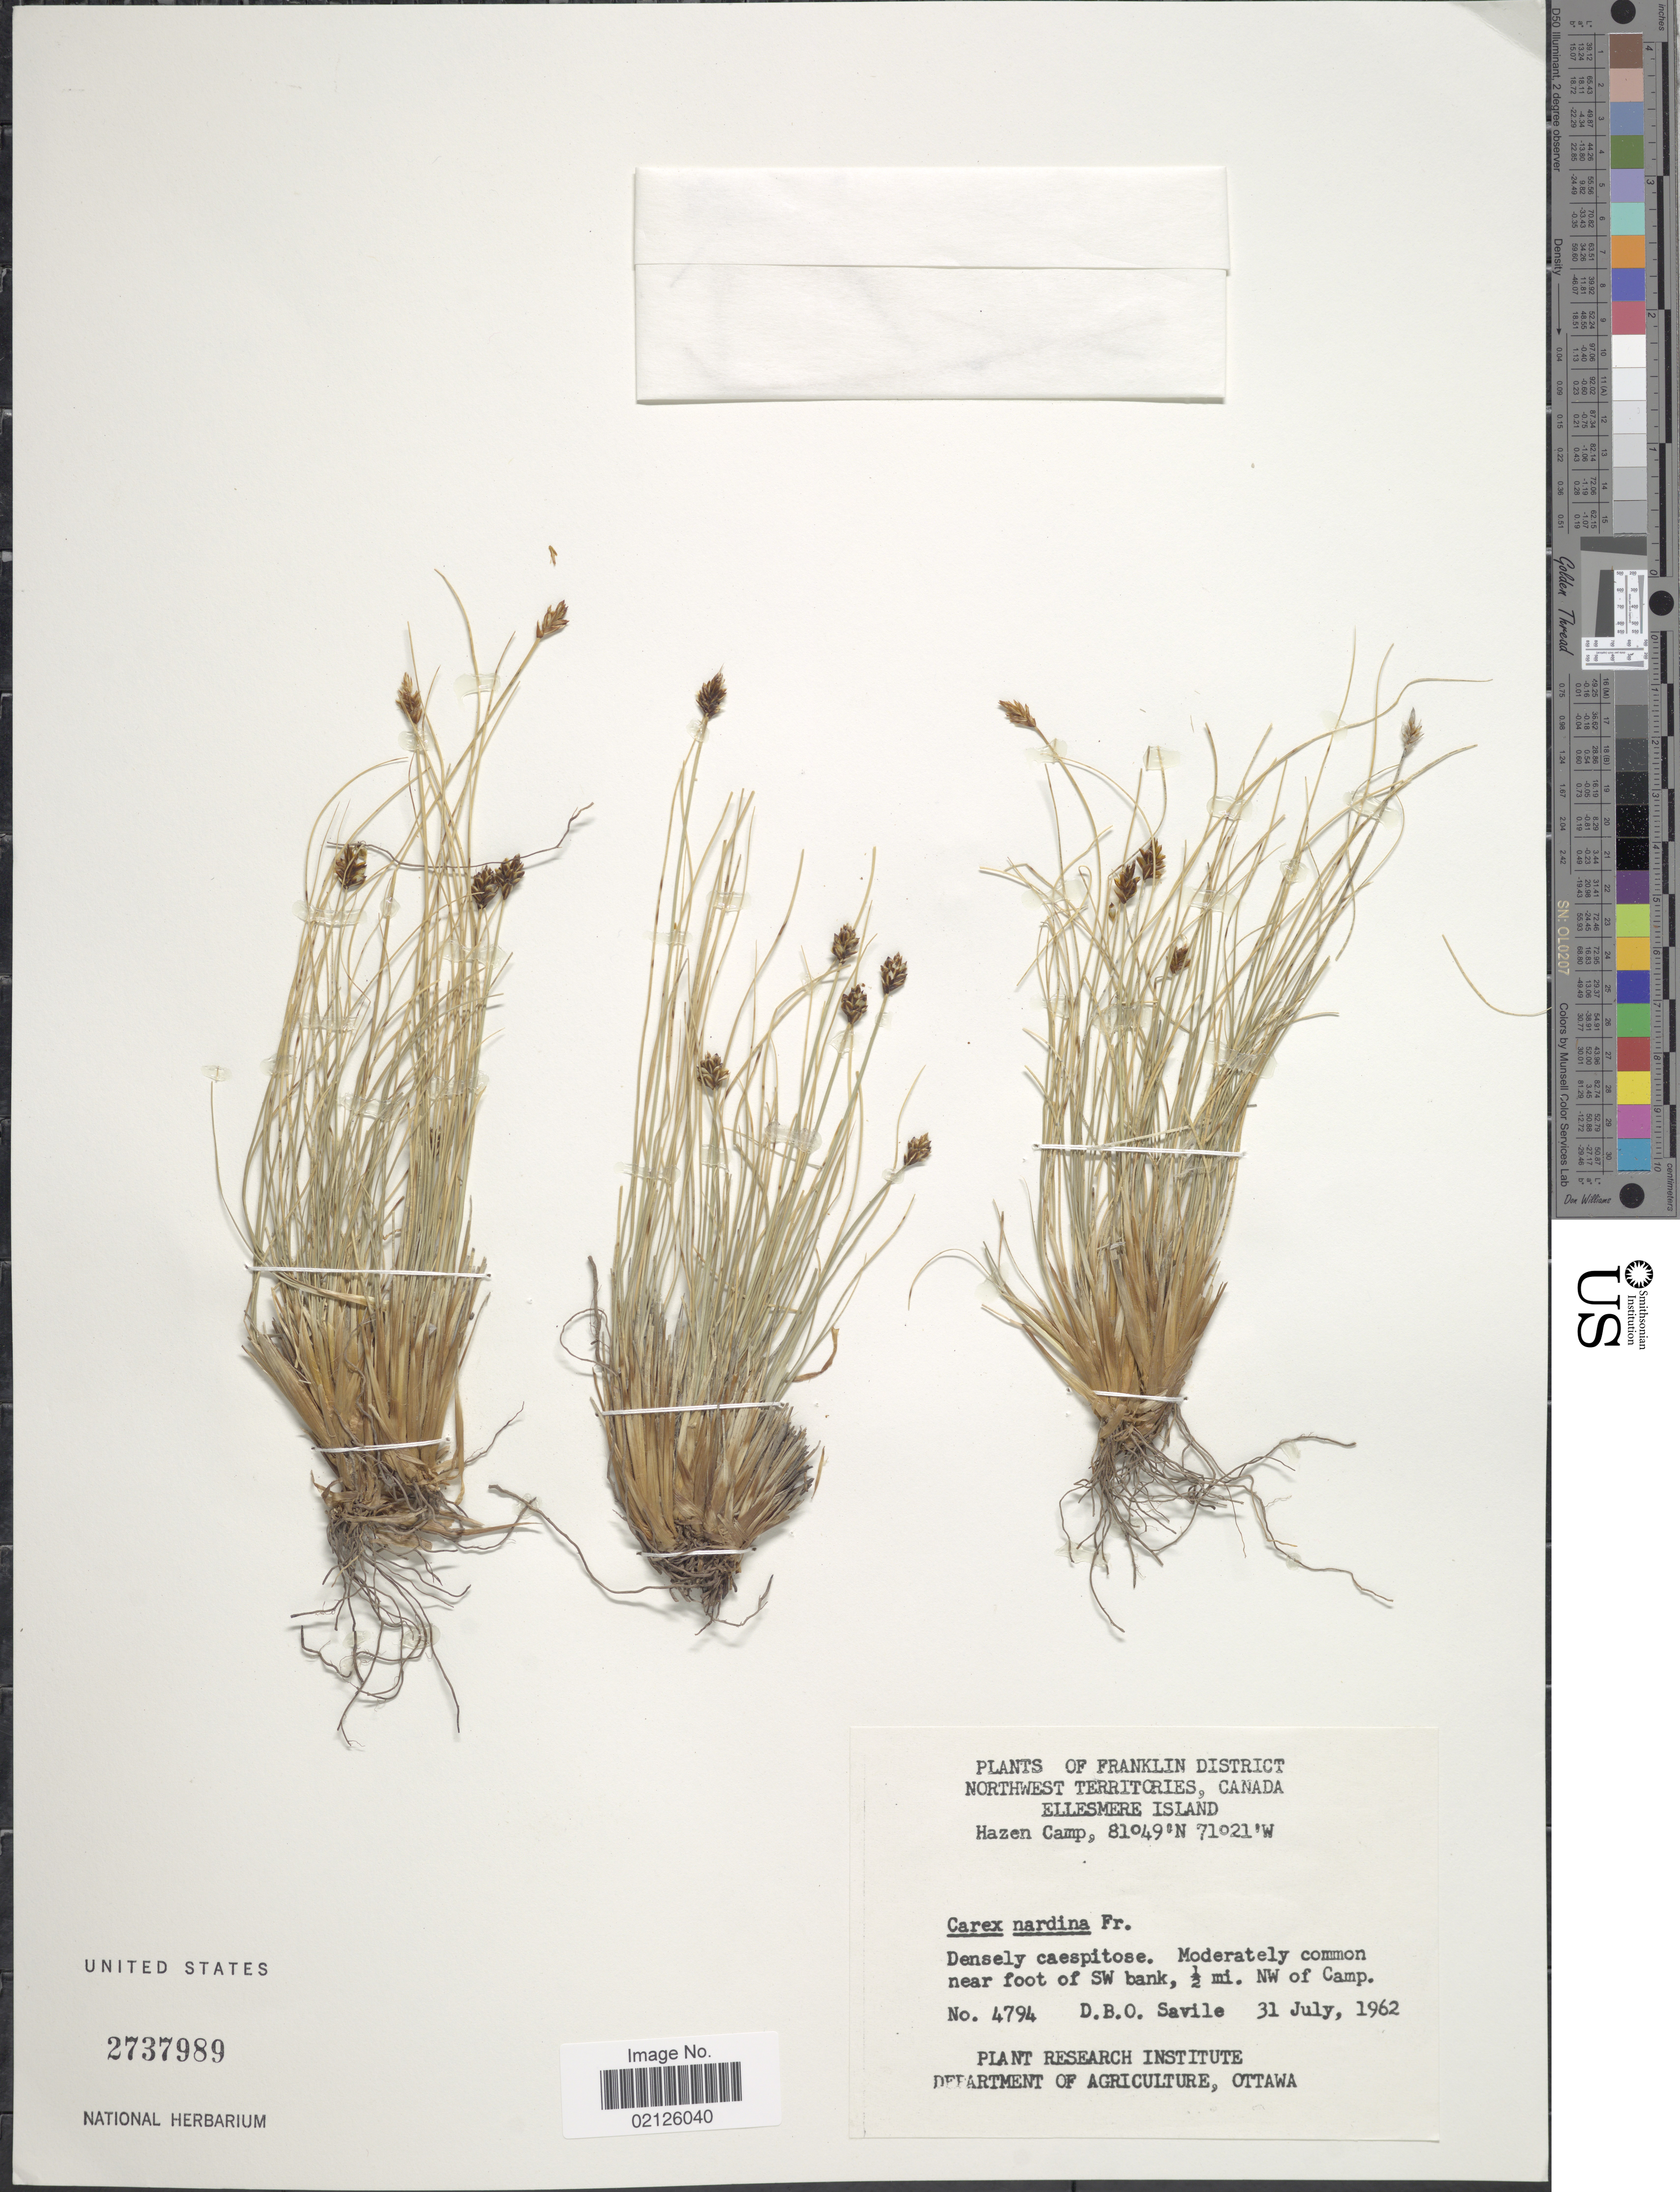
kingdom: Plantae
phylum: Tracheophyta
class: Liliopsida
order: Poales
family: Cyperaceae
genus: Carex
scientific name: Carex nardina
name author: (Hornem.) Fr.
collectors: D. Savile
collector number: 4794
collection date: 1962-07-31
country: Canada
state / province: Northwest Territories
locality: Franklin District, Ellesmere Island, Hazen Camp. Moderately common near foot of SW bank, ½ mi. NW of Camp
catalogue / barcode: US 2737989